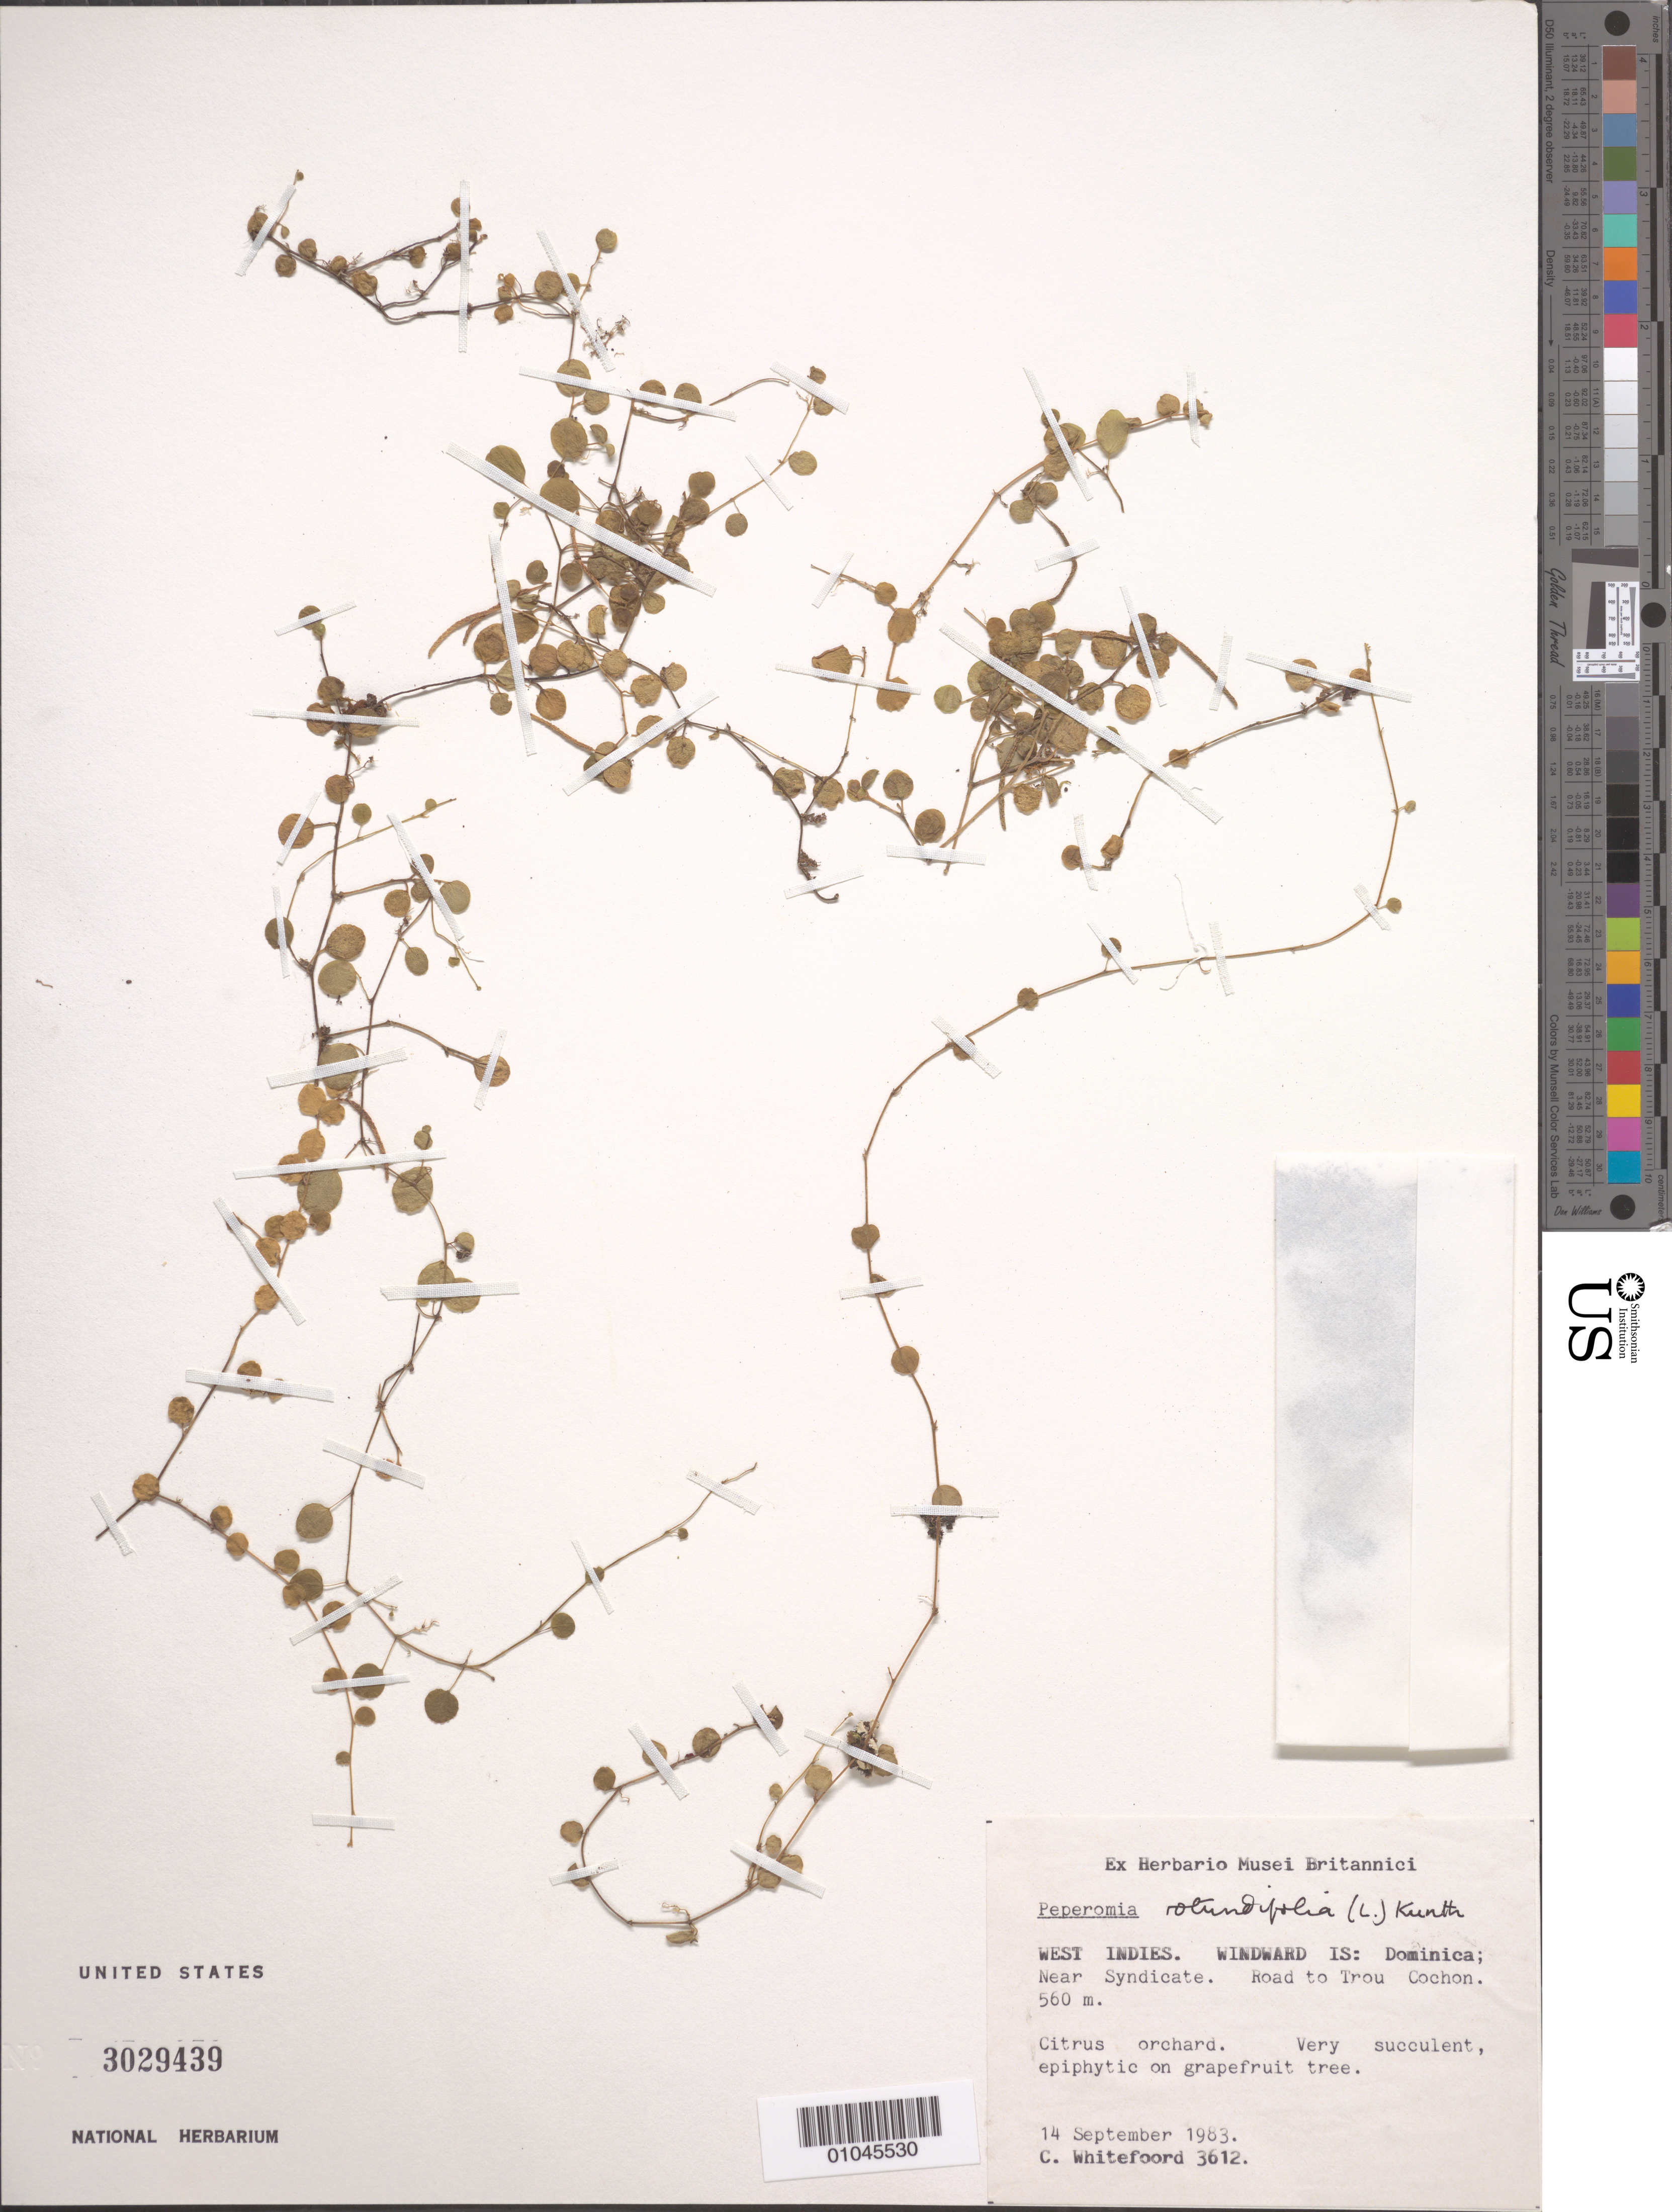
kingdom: Plantae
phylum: Tracheophyta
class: Magnoliopsida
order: Piperales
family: Piperaceae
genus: Peperomia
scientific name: Peperomia rotundifolia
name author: (L.) Kunth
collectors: C. Whitefoord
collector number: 3612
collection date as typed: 14 Sep 1983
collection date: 1983-09-14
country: Dominica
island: Dominica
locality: Citrus orchard. Near Syndicate. Road to Trou Cochon.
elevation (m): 560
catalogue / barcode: US 3029439